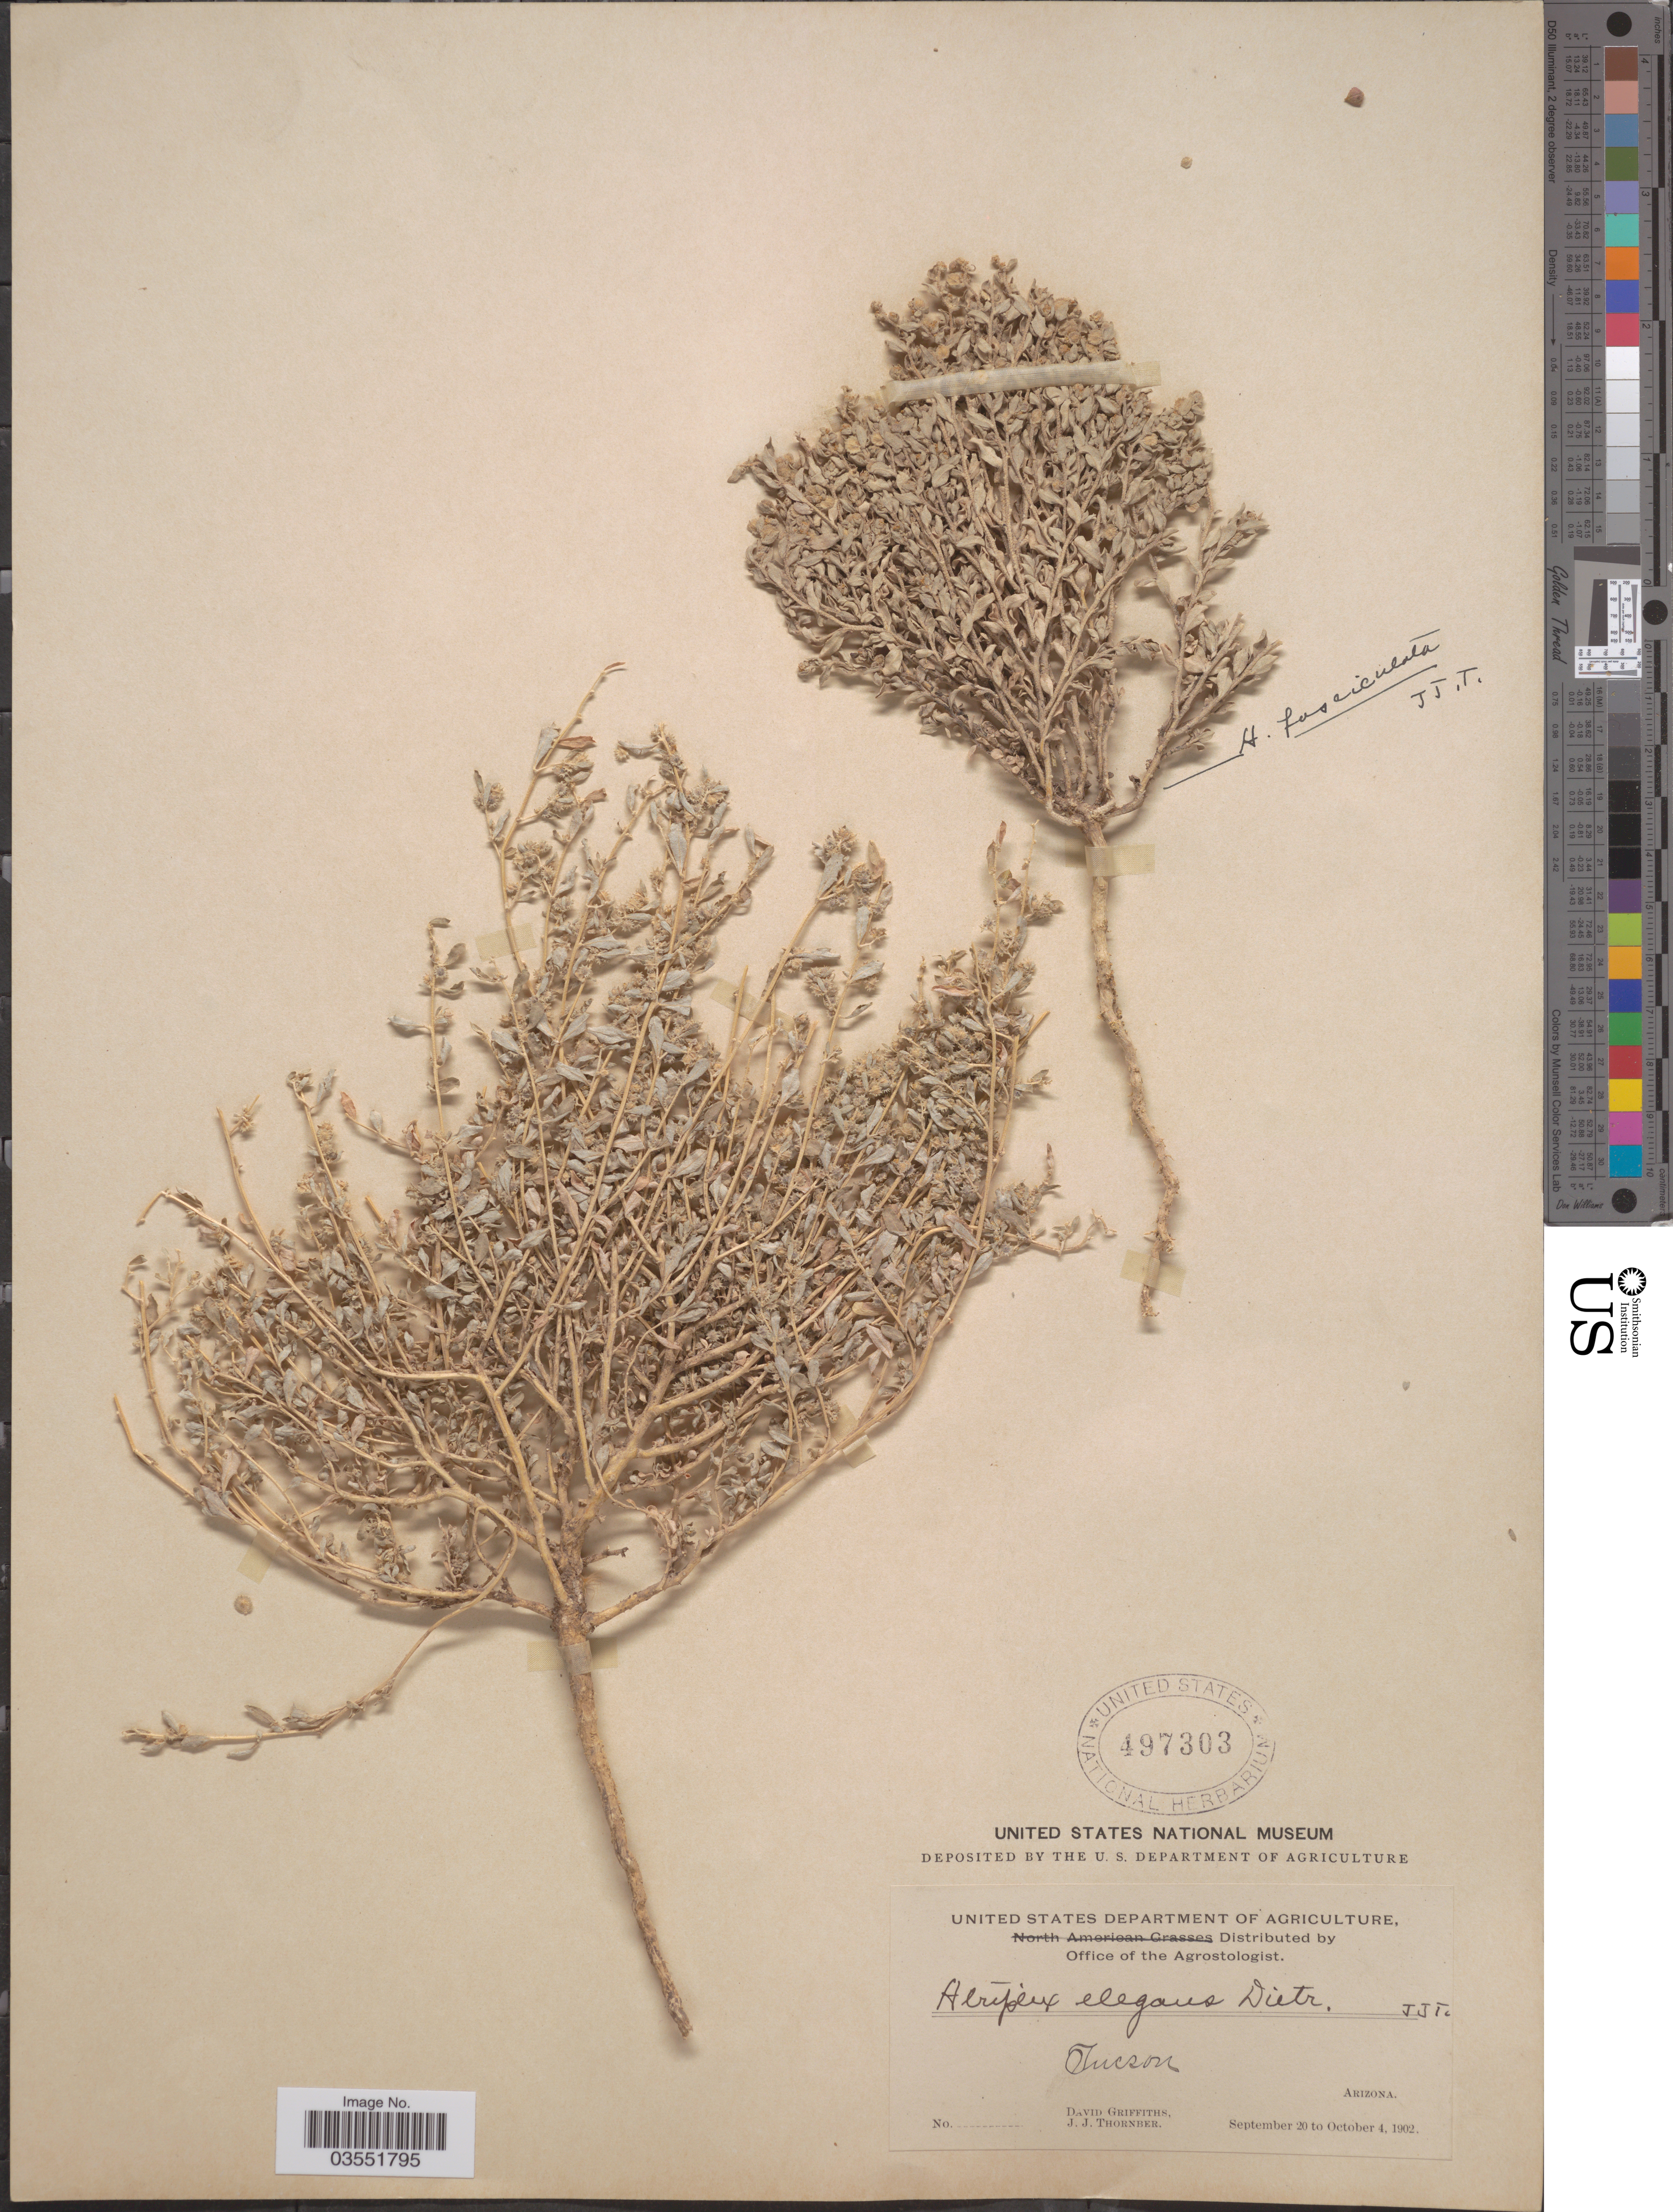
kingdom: Plantae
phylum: Tracheophyta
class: Magnoliopsida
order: Caryophyllales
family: Amaranthaceae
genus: Atriplex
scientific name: Atriplex fasciculata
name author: S. Watson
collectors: D. Griffiths & J. Thornber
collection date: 1902-09-20/1902-10-04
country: United States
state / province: Arizona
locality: Tucson.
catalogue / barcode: US 497303